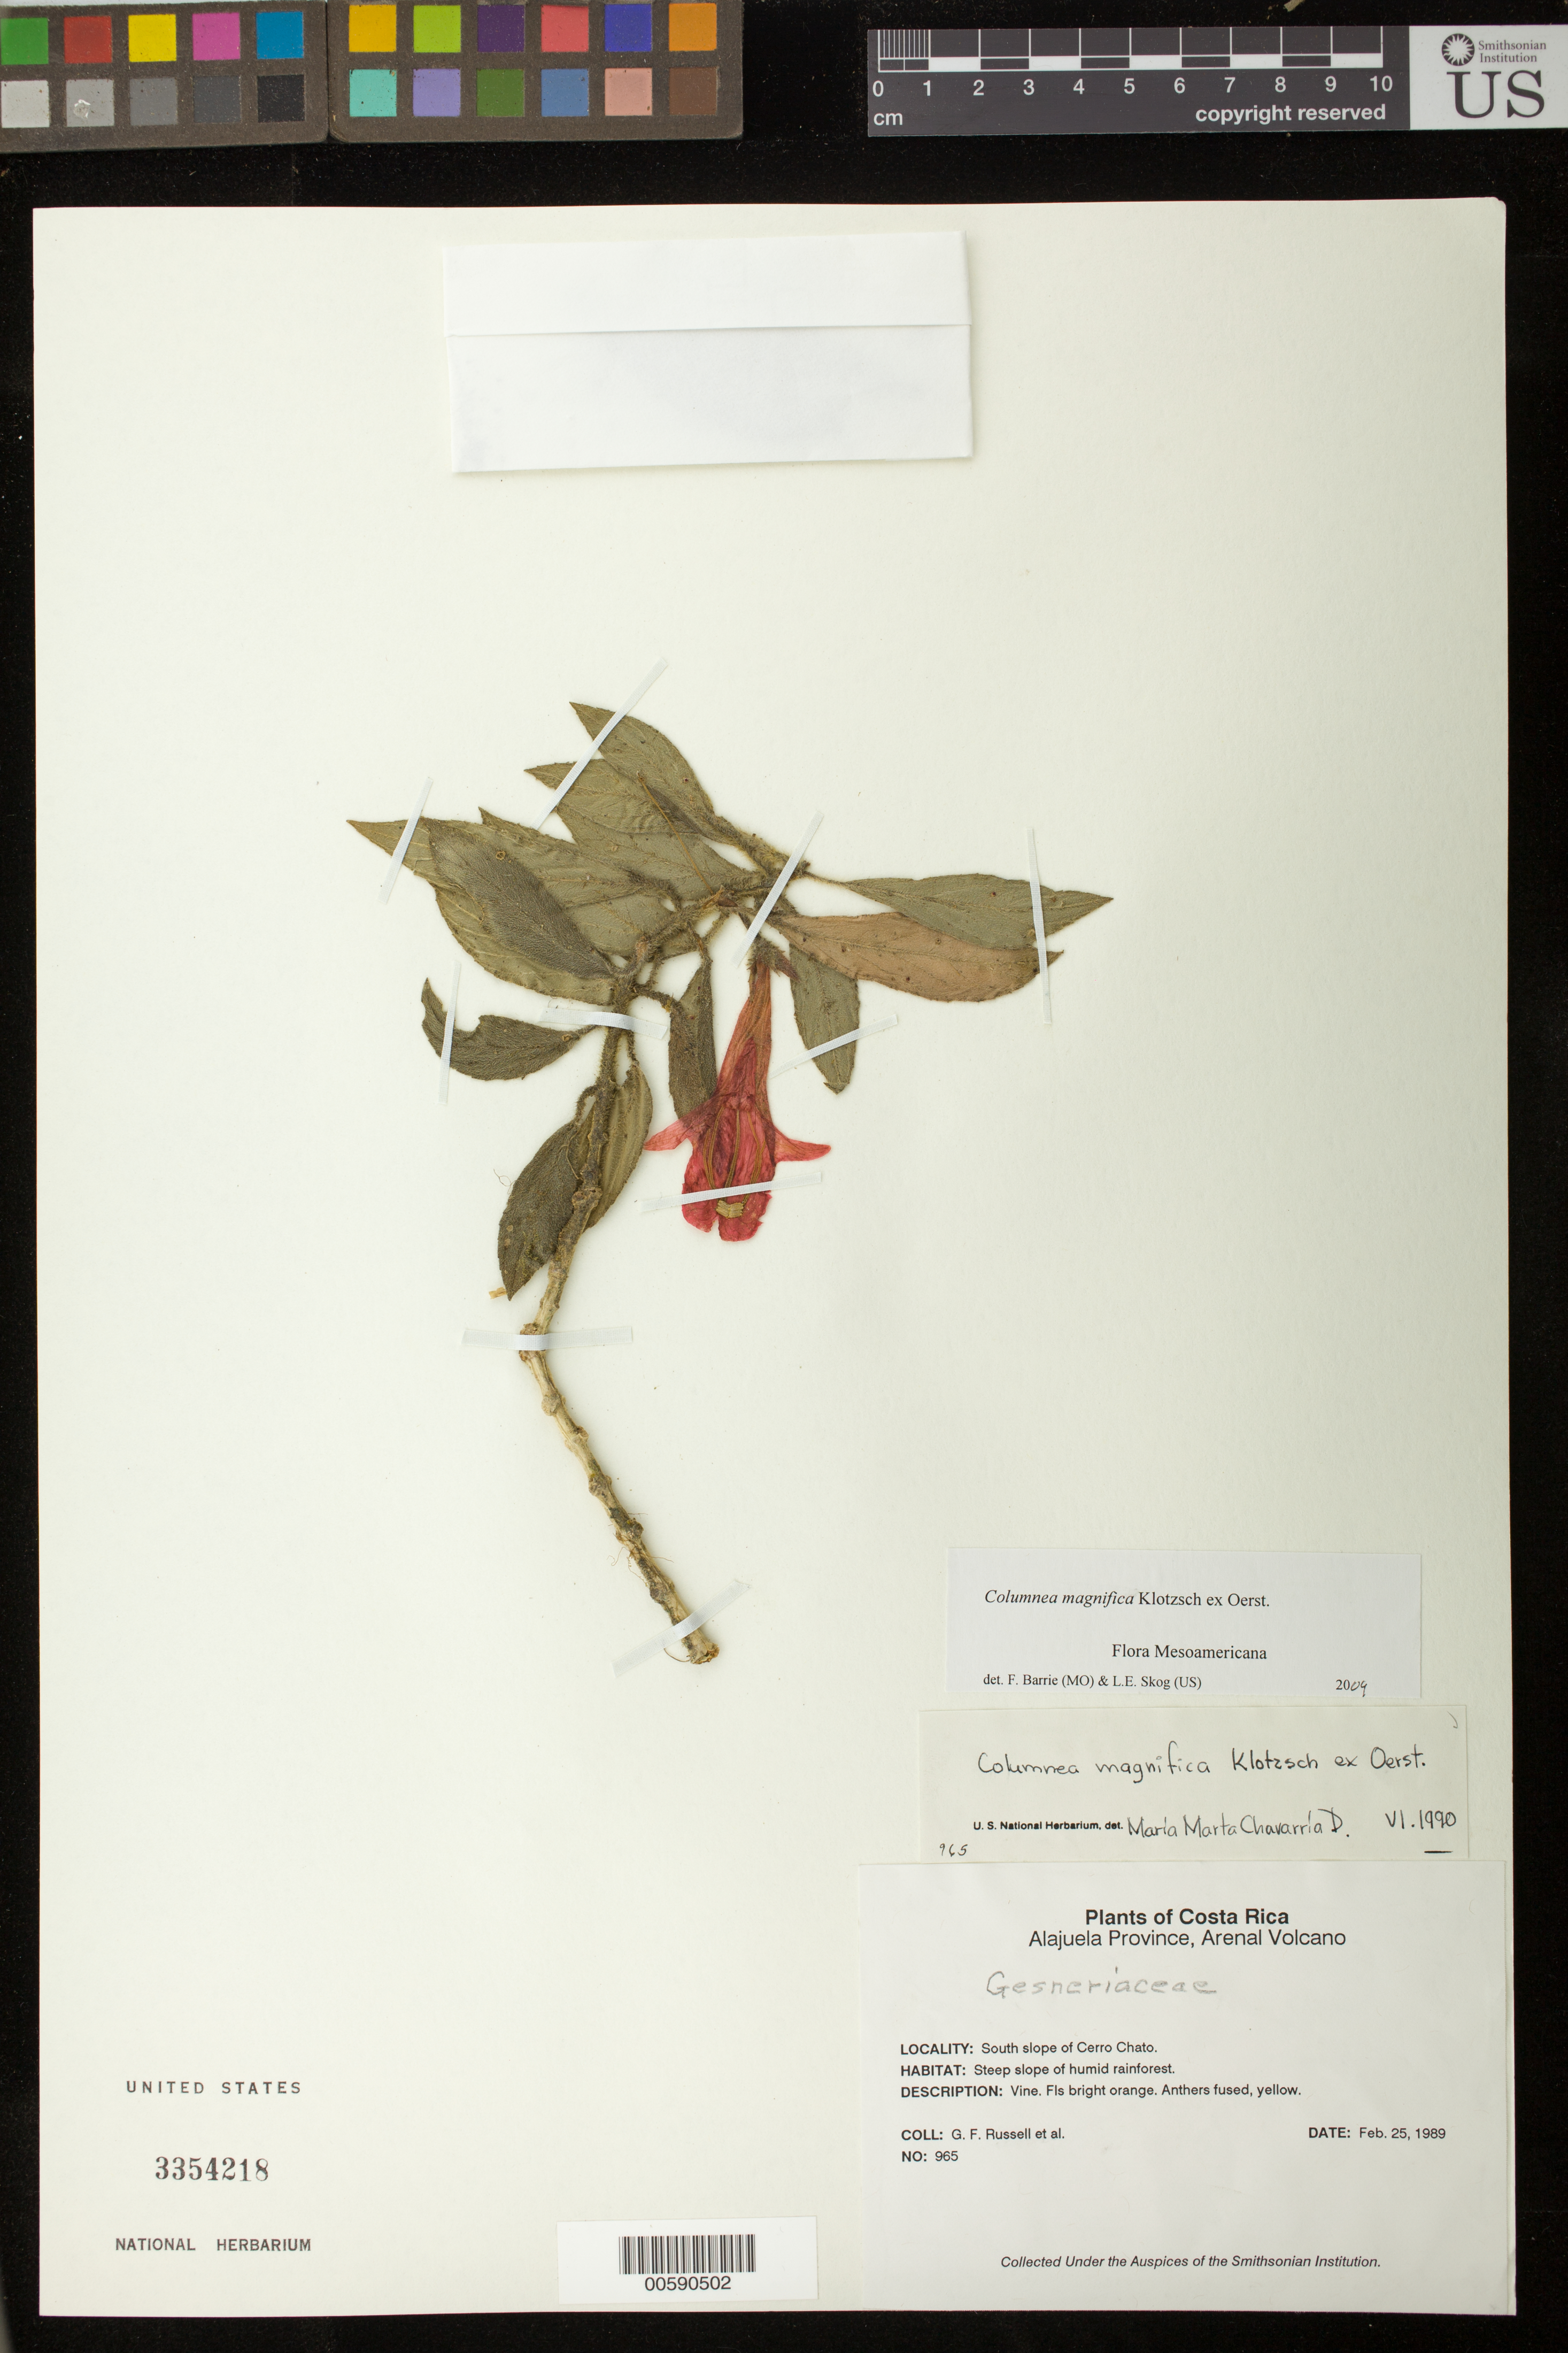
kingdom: Plantae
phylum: Tracheophyta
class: Magnoliopsida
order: Lamiales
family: Gesneriaceae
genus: Columnea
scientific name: Columnea magnifica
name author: Klotzsch ex Oerst.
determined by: Skog, Laurence E.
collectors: G. Russell & et al.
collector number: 965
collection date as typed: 25 Feb 1989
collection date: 1989-02-25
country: Costa Rica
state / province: Alajuela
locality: Arenal Volcano; S slope of Cerro Chato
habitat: Steep slope of humid rainforest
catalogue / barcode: US 3354218